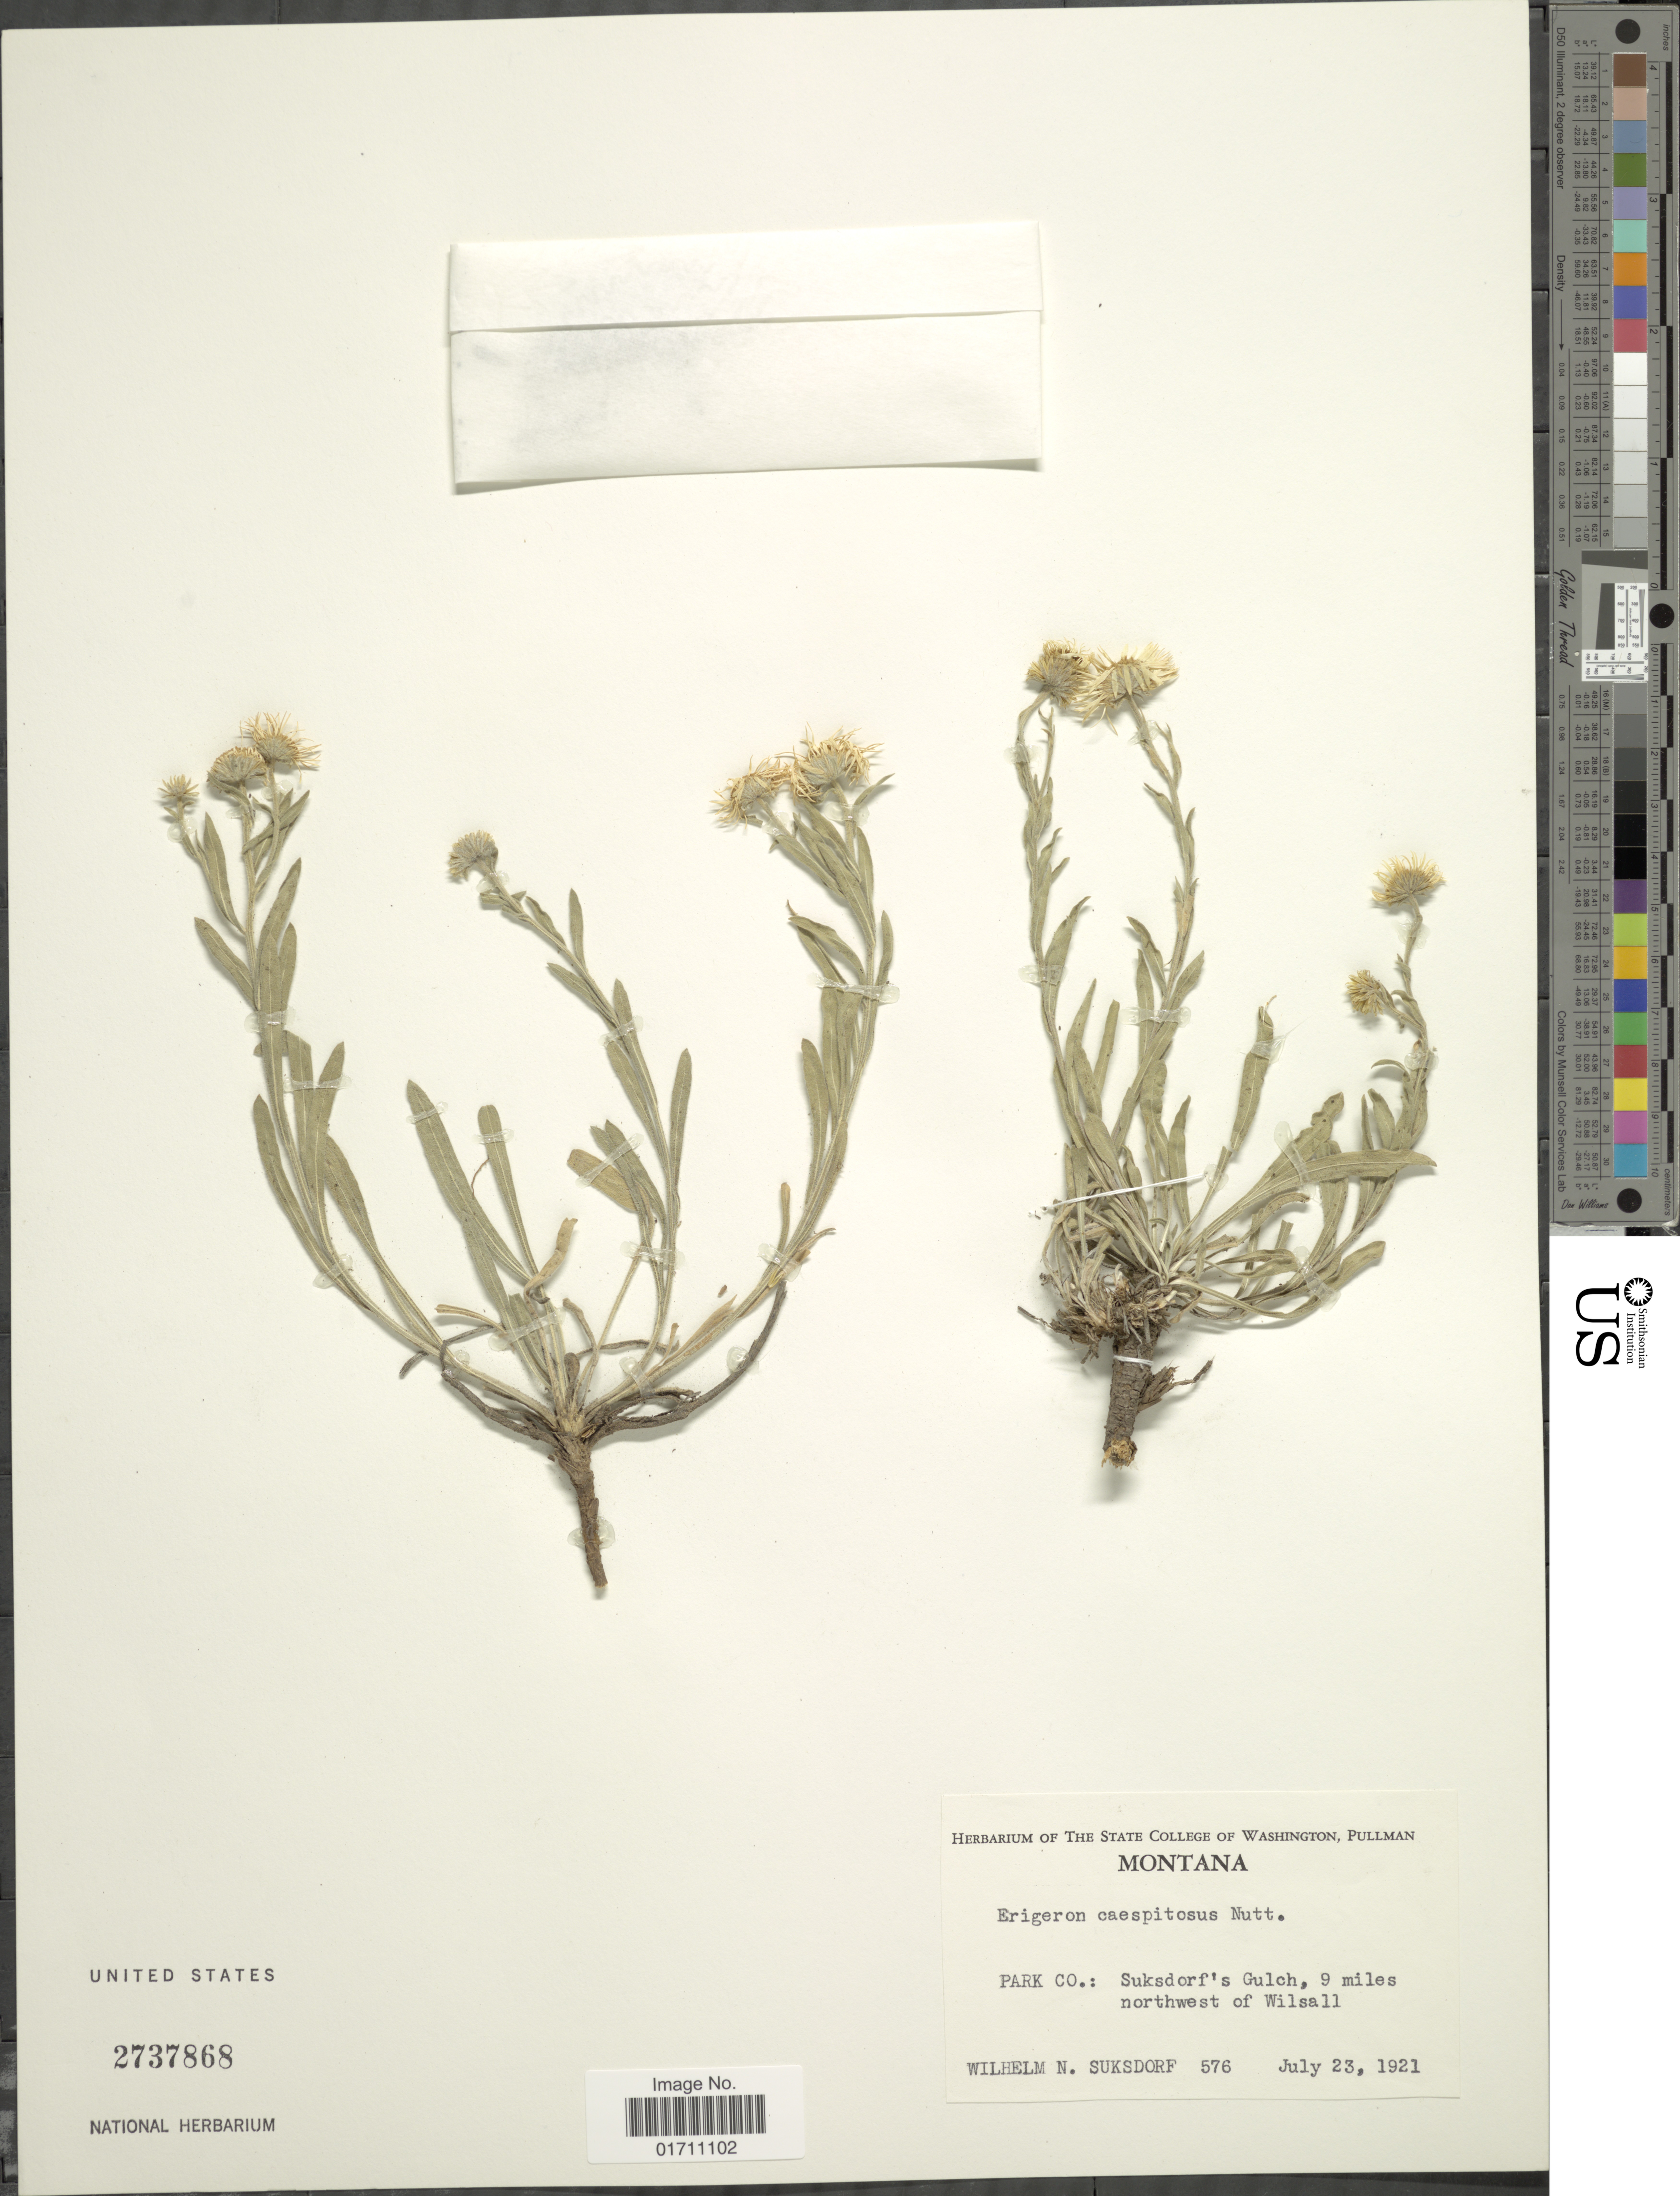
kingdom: Plantae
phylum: Tracheophyta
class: Magnoliopsida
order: Asterales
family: Asteraceae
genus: Erigeron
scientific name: Erigeron caespitosus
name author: Nutt.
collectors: W. N. Suksdorf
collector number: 576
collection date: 1921-07-23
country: United States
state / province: Montana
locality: Park Co: Suksdorf's Gulch, 9 miles northwest of Wilsall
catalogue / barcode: US 2737868